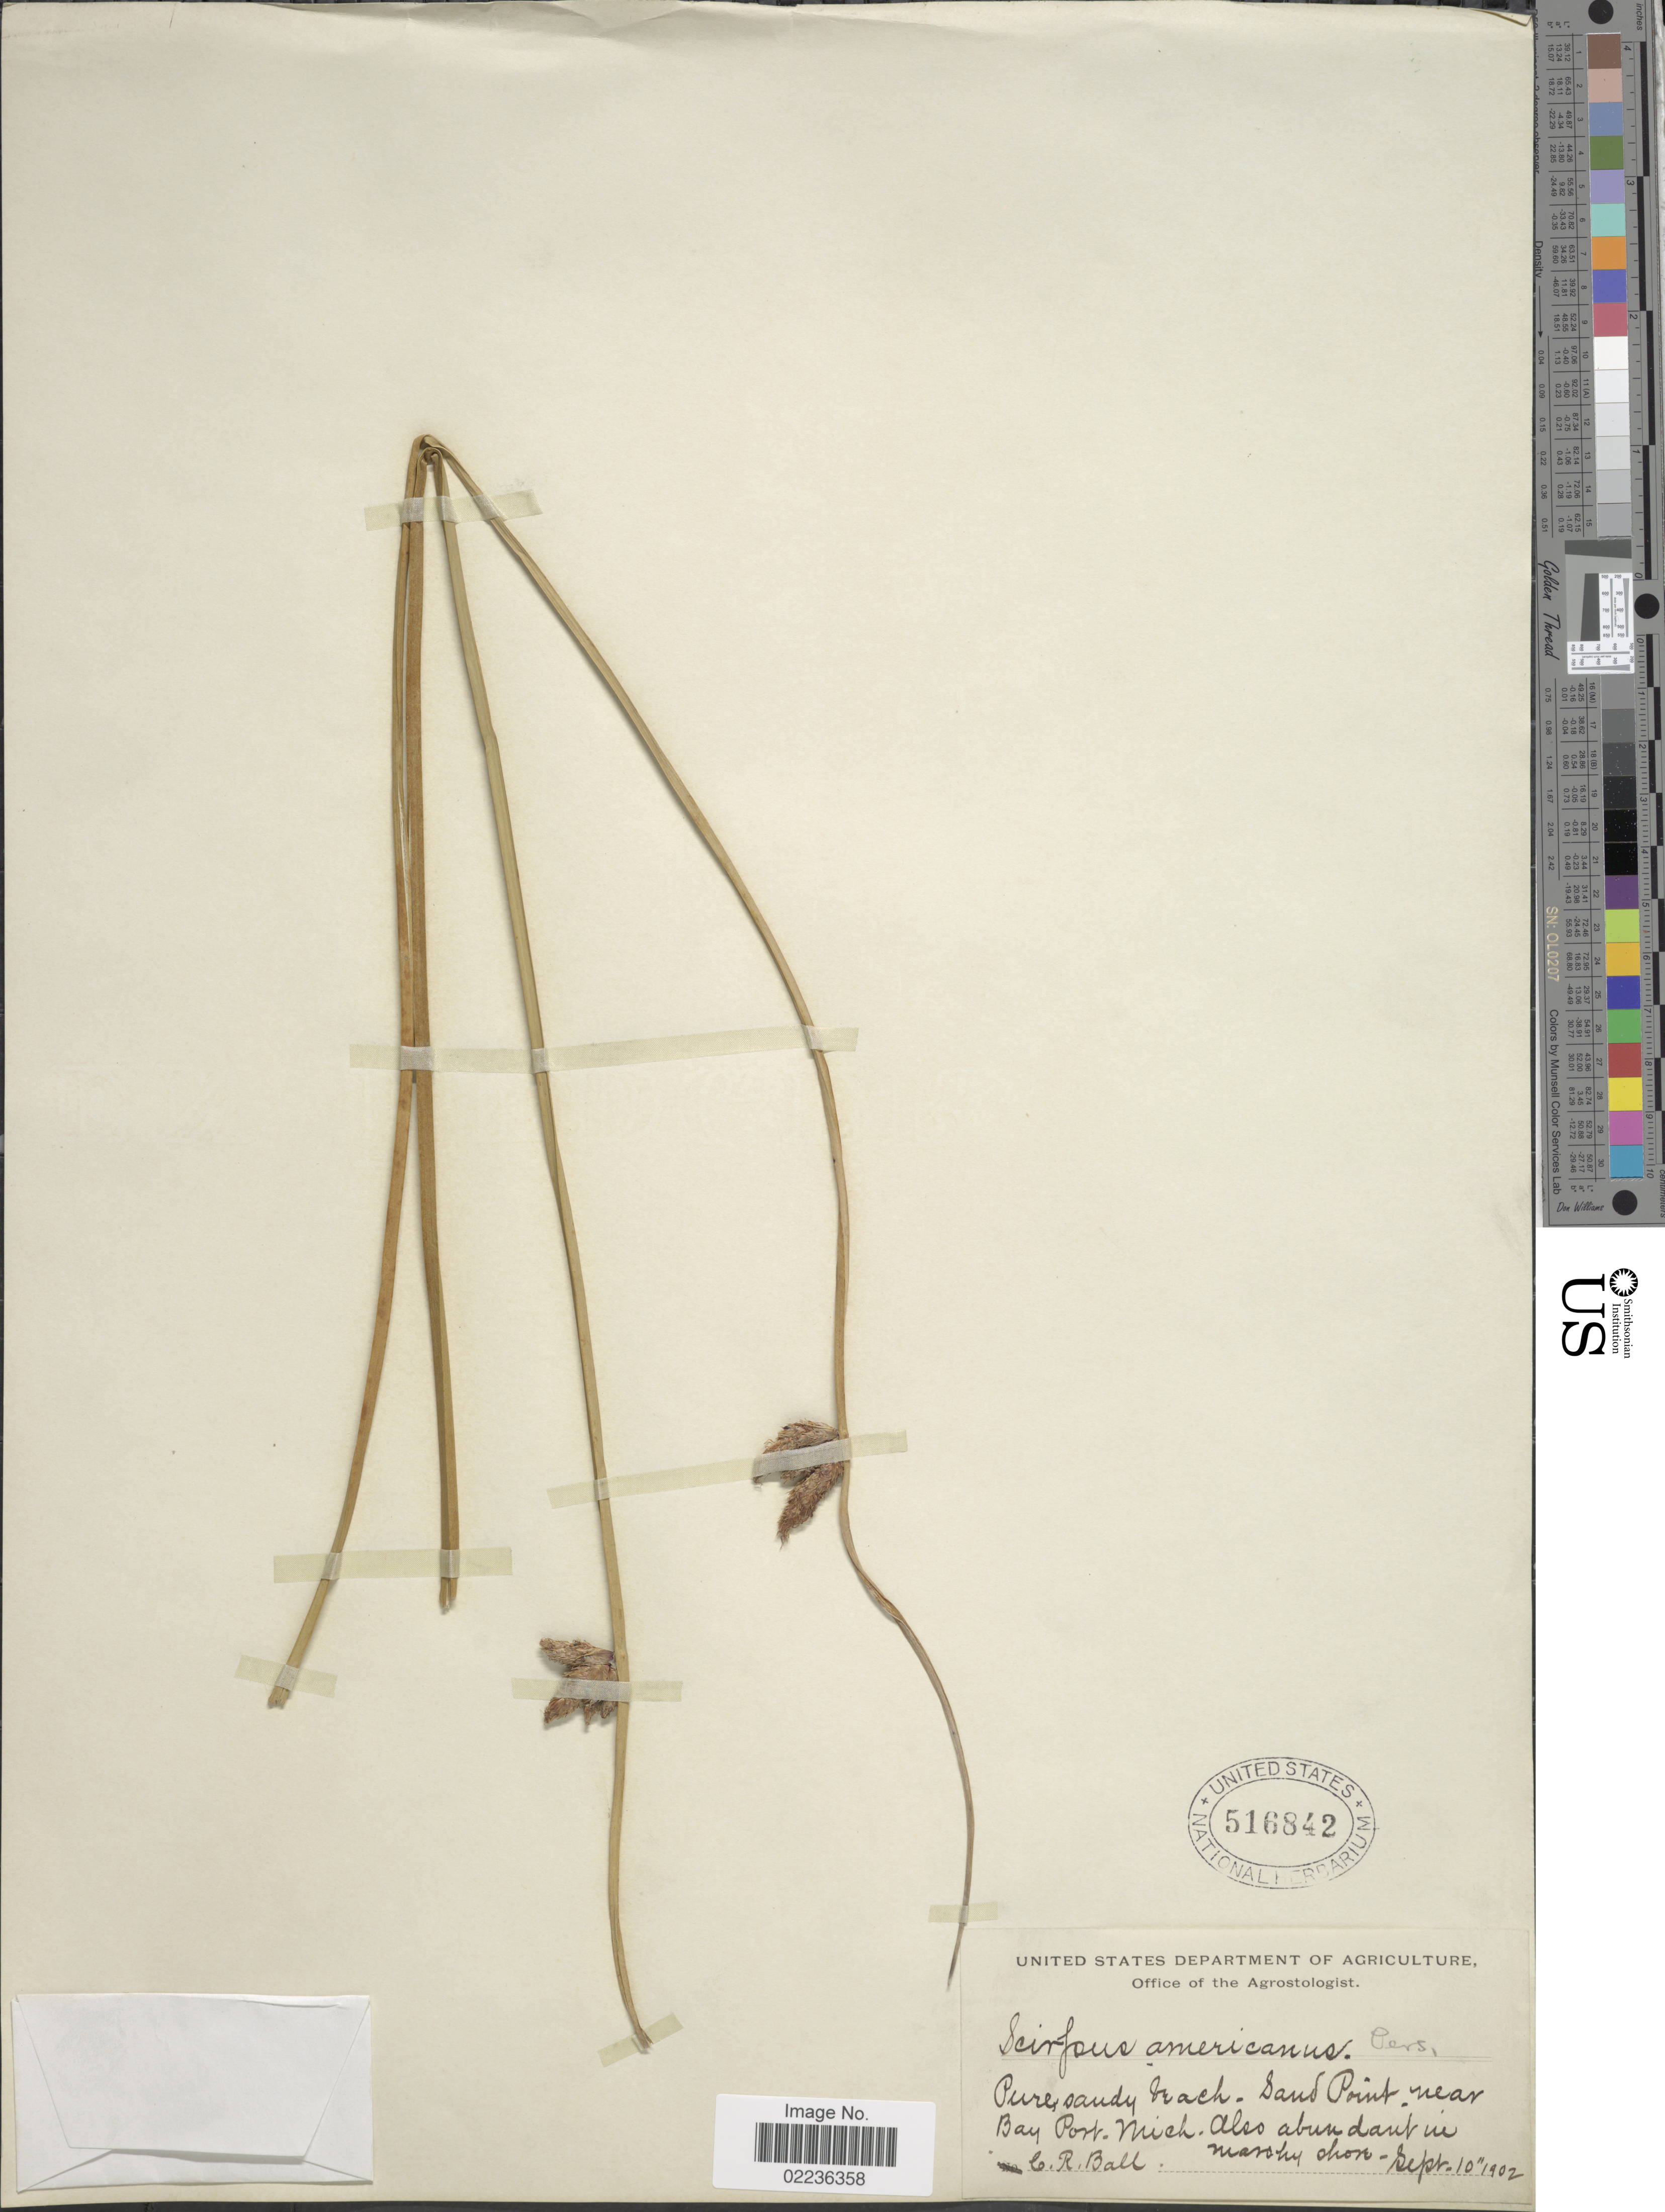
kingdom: Plantae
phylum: Tracheophyta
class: Liliopsida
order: Poales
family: Cyperaceae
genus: Schoenoplectus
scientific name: Schoenoplectus pungens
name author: (Vahl) Palla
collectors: C. R. Ball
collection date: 1902-09-10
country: United States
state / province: Michigan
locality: Pure sandy beach, Sand Point near Bay Port, also abundant in marshy shore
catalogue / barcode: US 516842